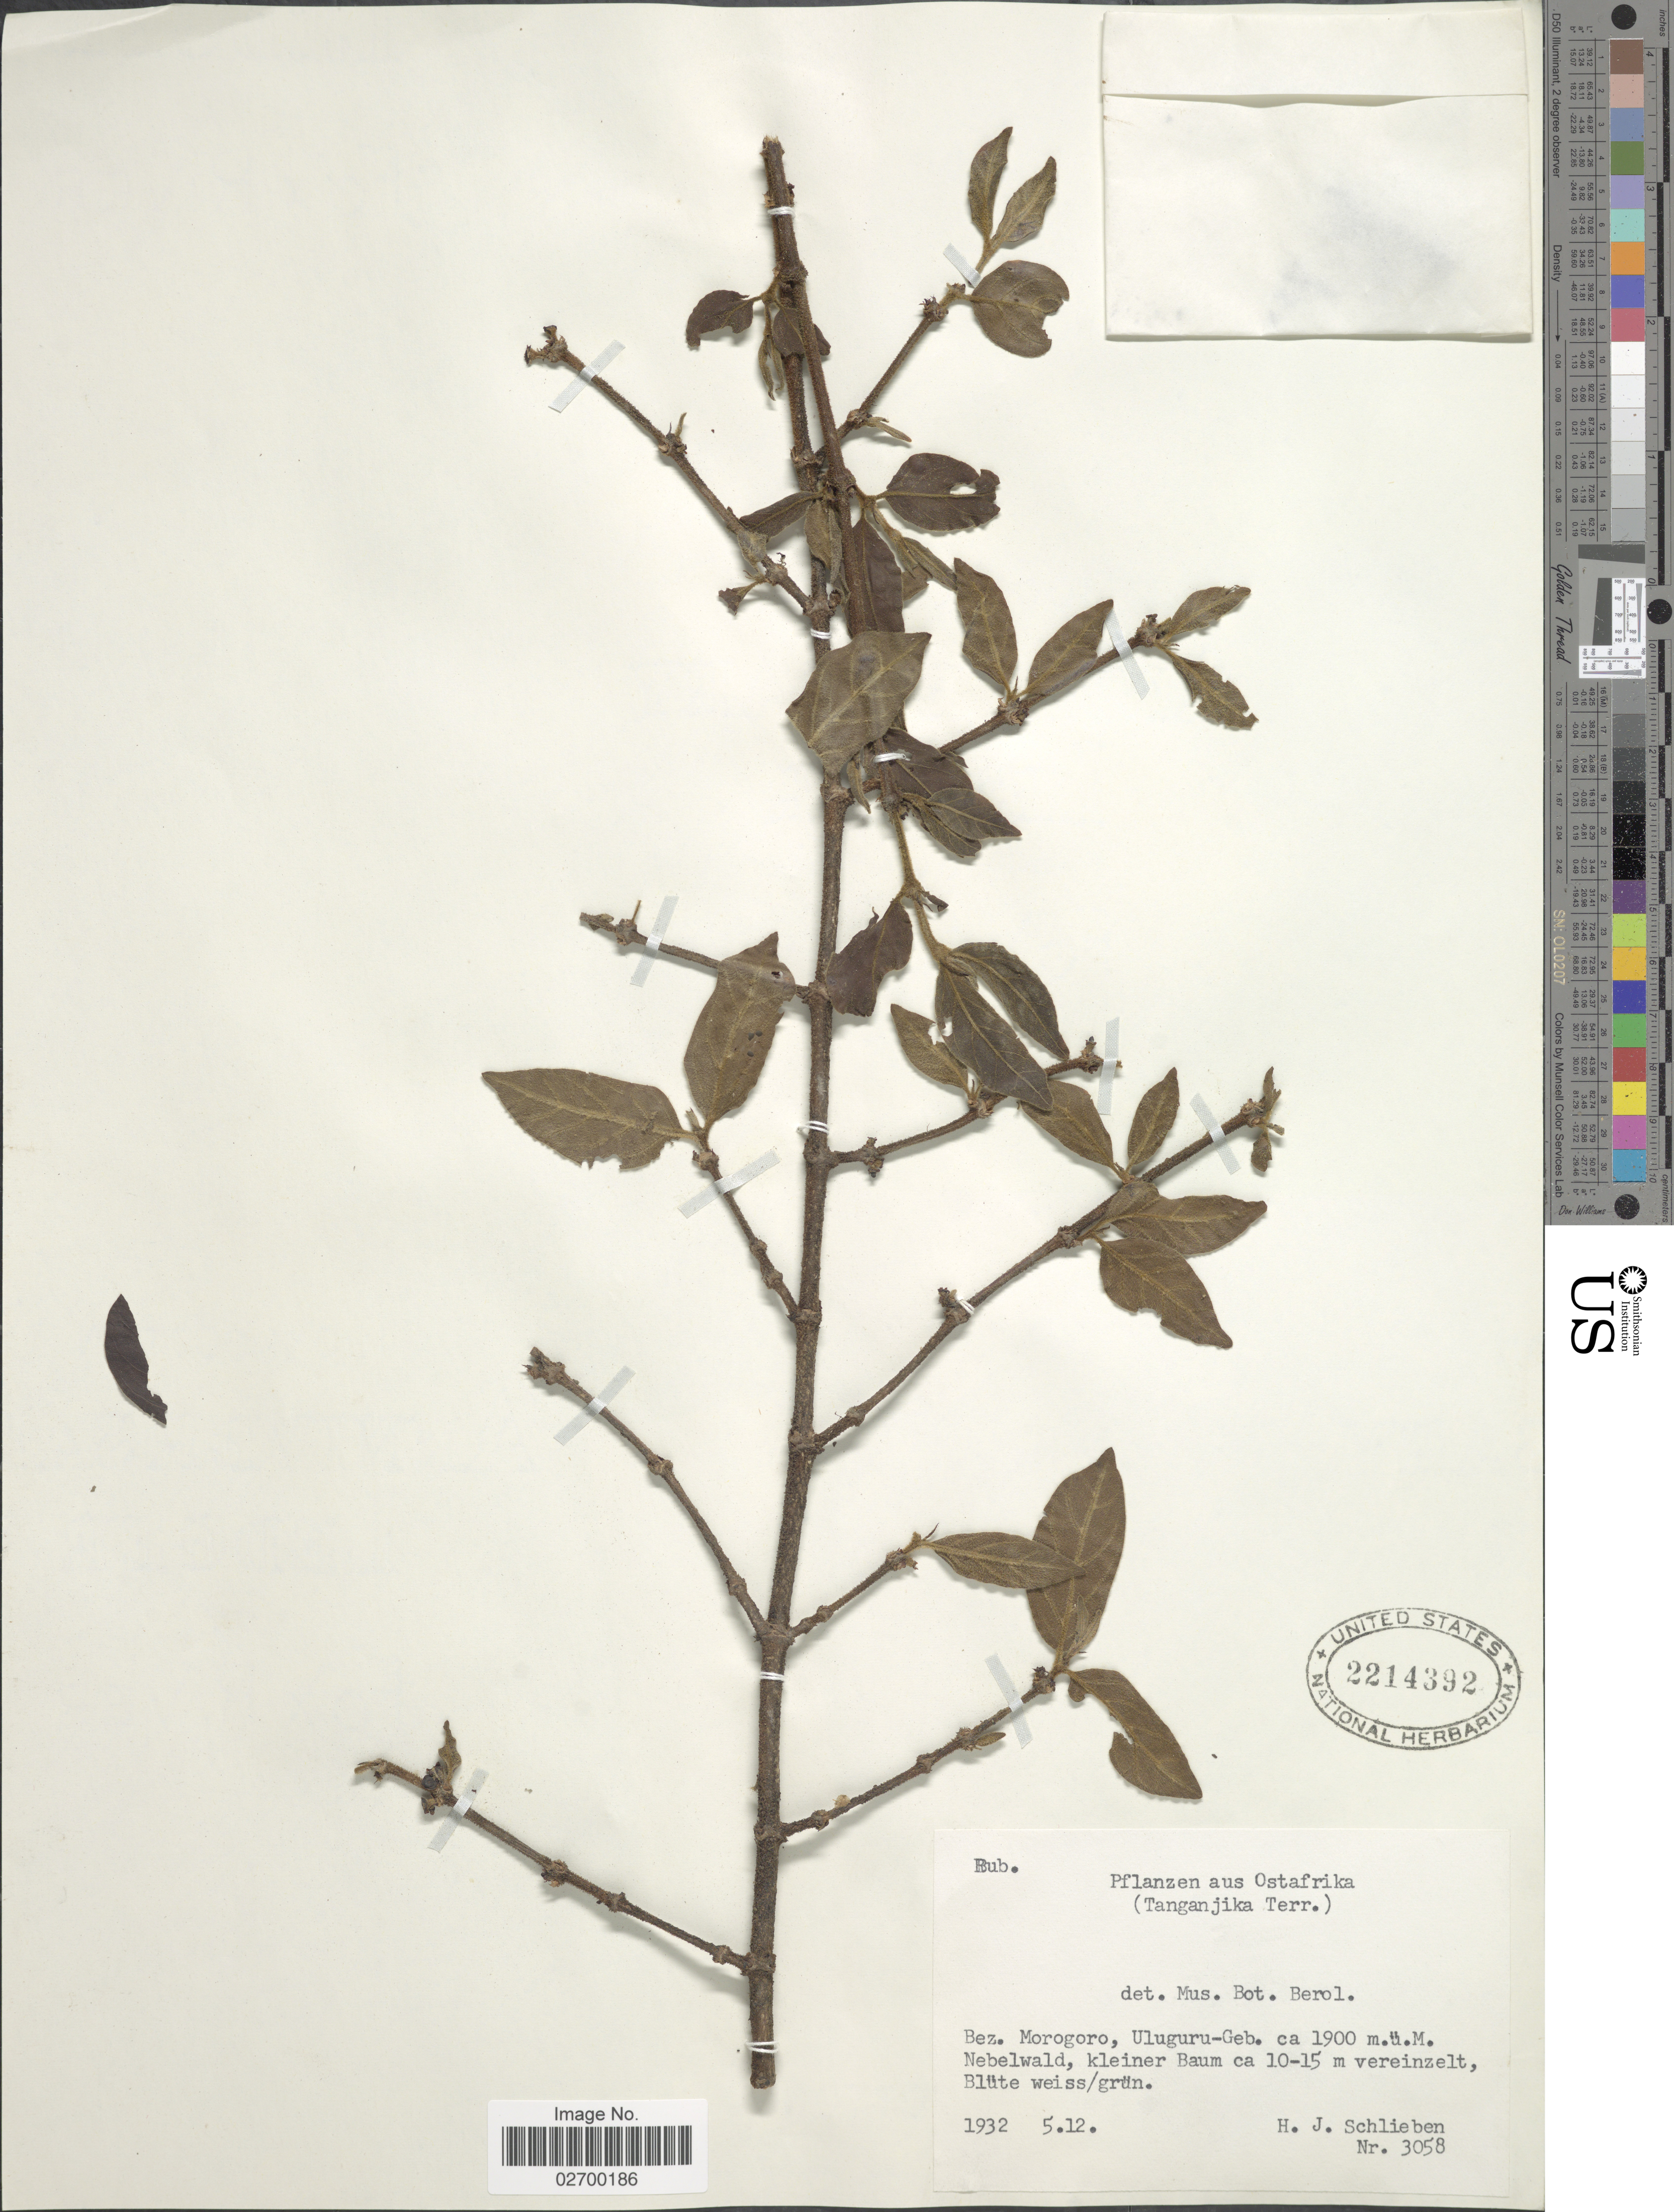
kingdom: Plantae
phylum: Tracheophyta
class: Magnoliopsida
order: Gentianales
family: Rubiaceae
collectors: H. J. Schlieben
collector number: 3058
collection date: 1932-12-05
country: Tanzania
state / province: Morogoro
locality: Ostafrika. (Tanganjika Terr.) Uluguru-Geb. Bez. Morogoro.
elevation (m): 1900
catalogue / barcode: US 2214392